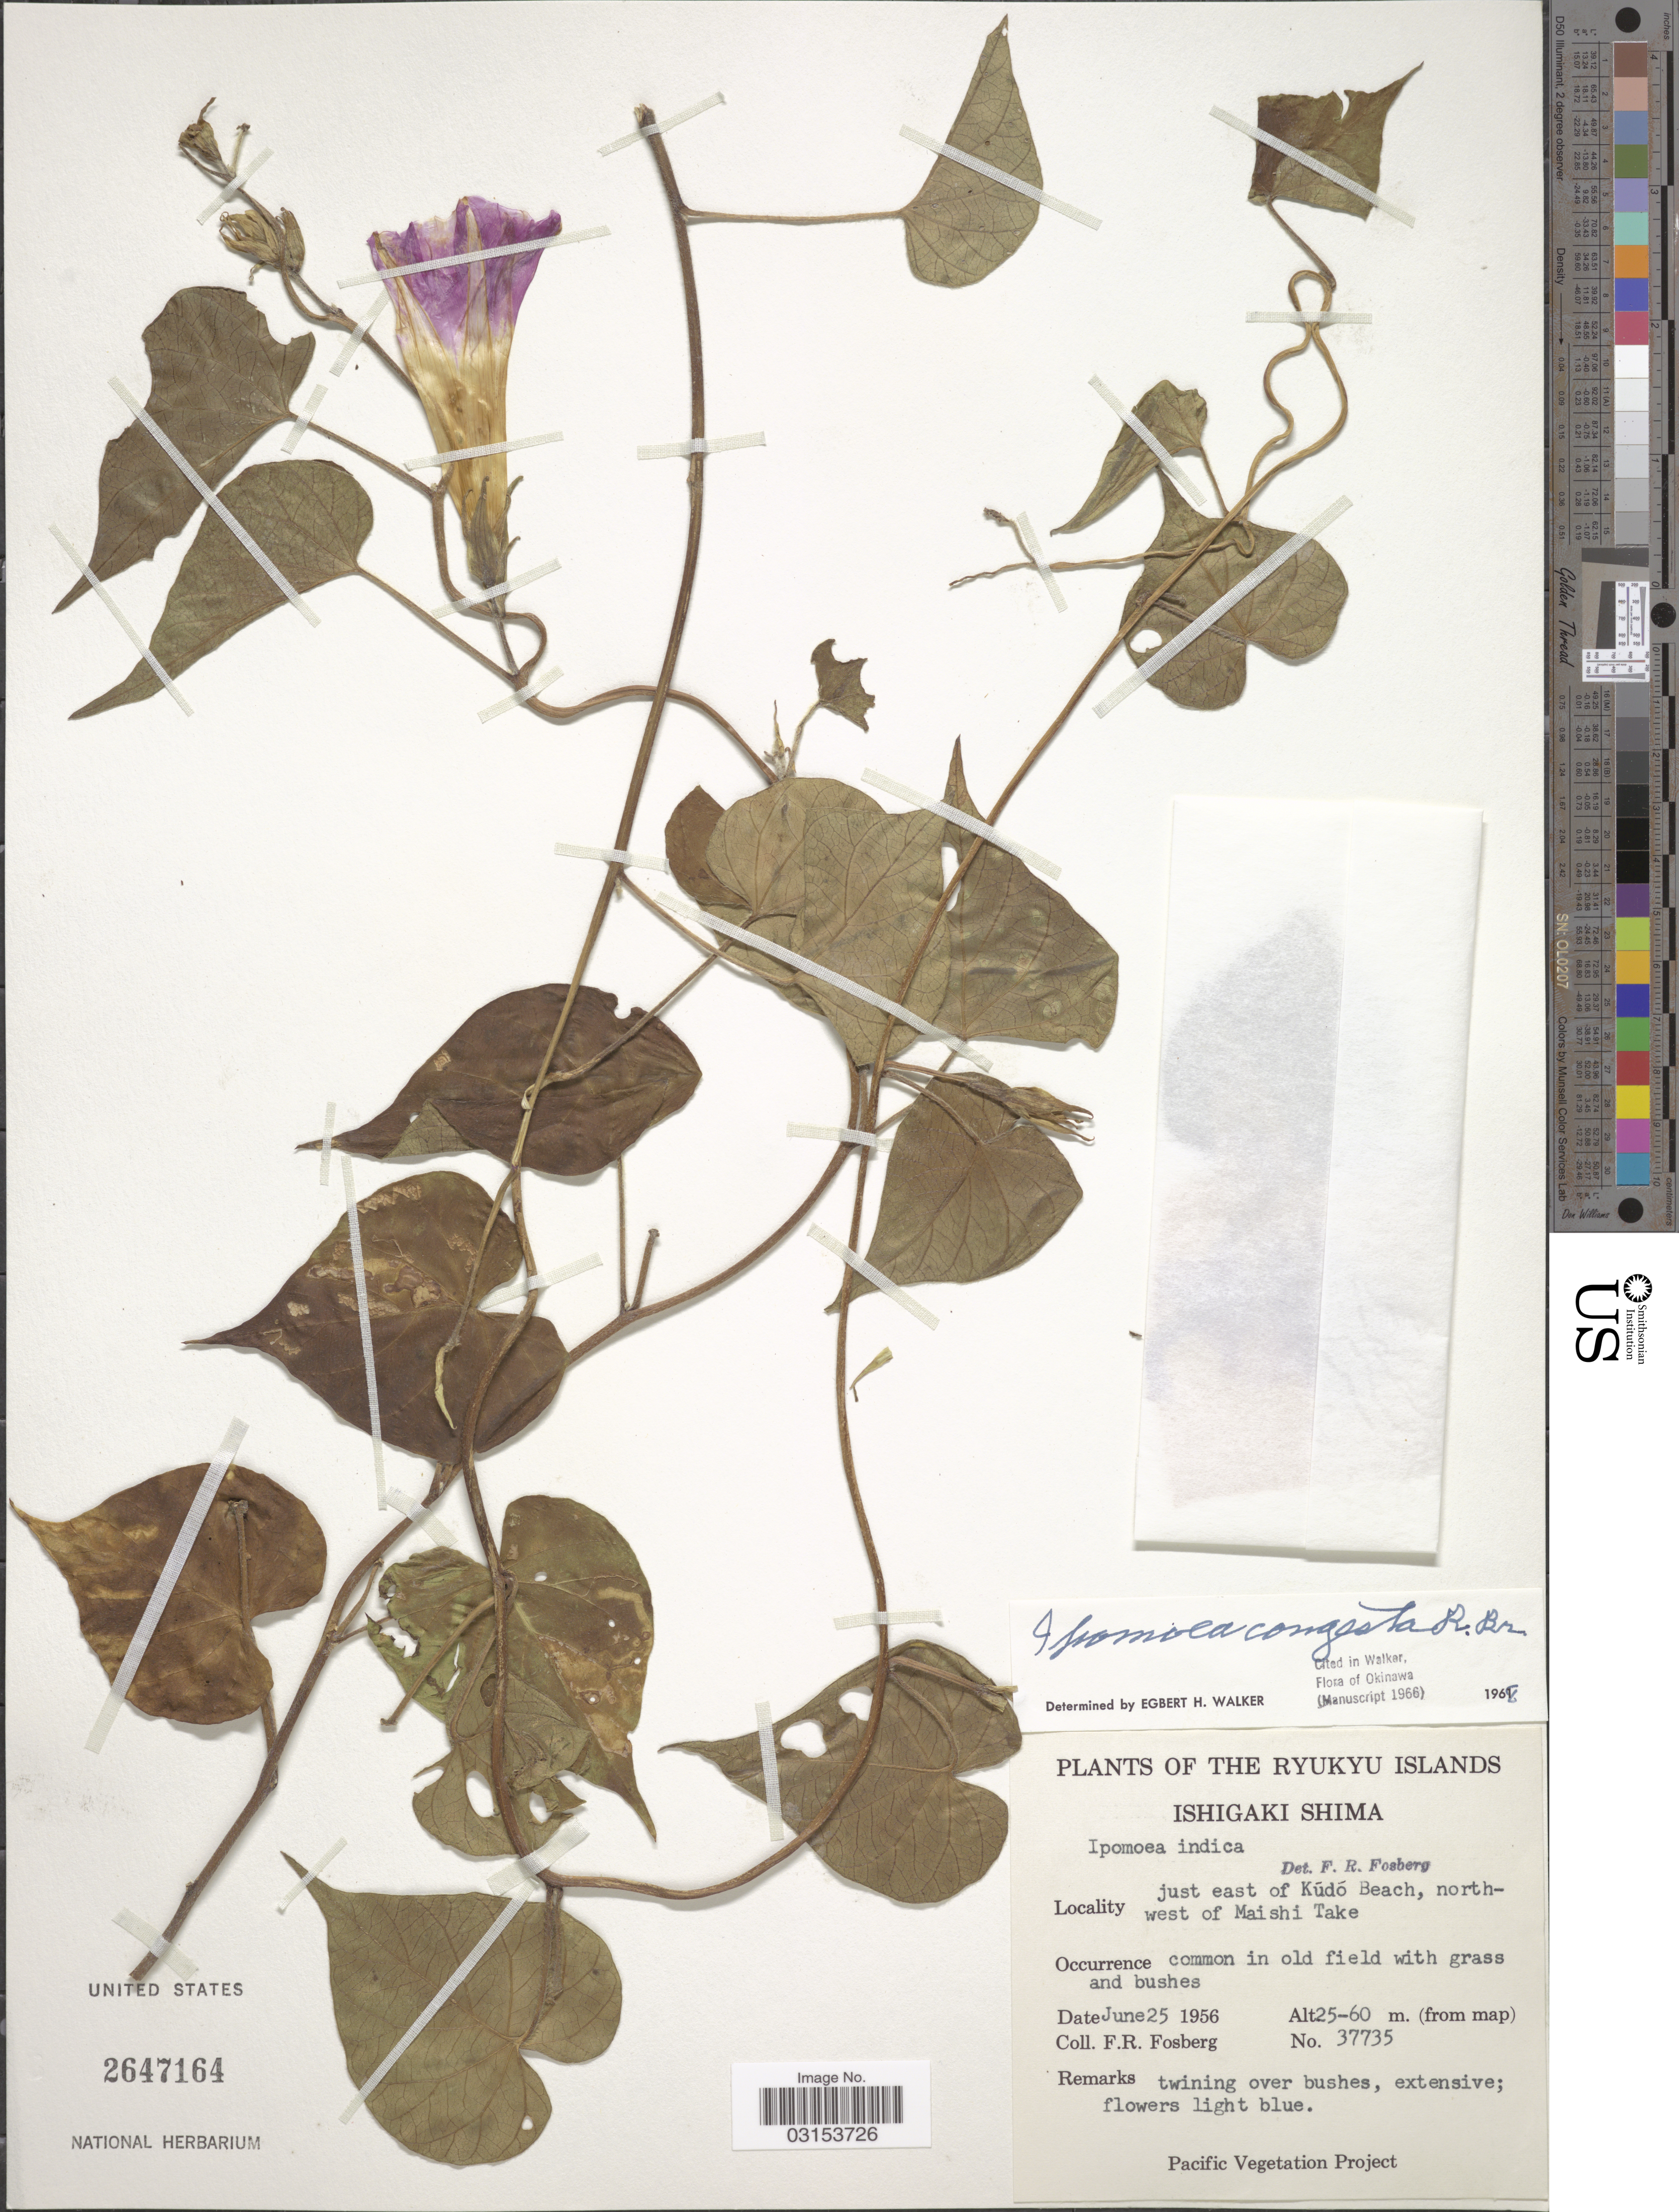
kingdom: Plantae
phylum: Tracheophyta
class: Magnoliopsida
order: Solanales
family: Convolvulaceae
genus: Ipomoea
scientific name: Ipomoea acuminata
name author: (Vahl) Roem. & Schult.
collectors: F. R. Fosberg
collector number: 37735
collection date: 1956-06-25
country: Japan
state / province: Okinawa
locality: Ryukyu Islands. Ishigaki Shima. Just east of Kúdó Beach, north-west of Maishi Take.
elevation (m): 25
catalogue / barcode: US 2647164